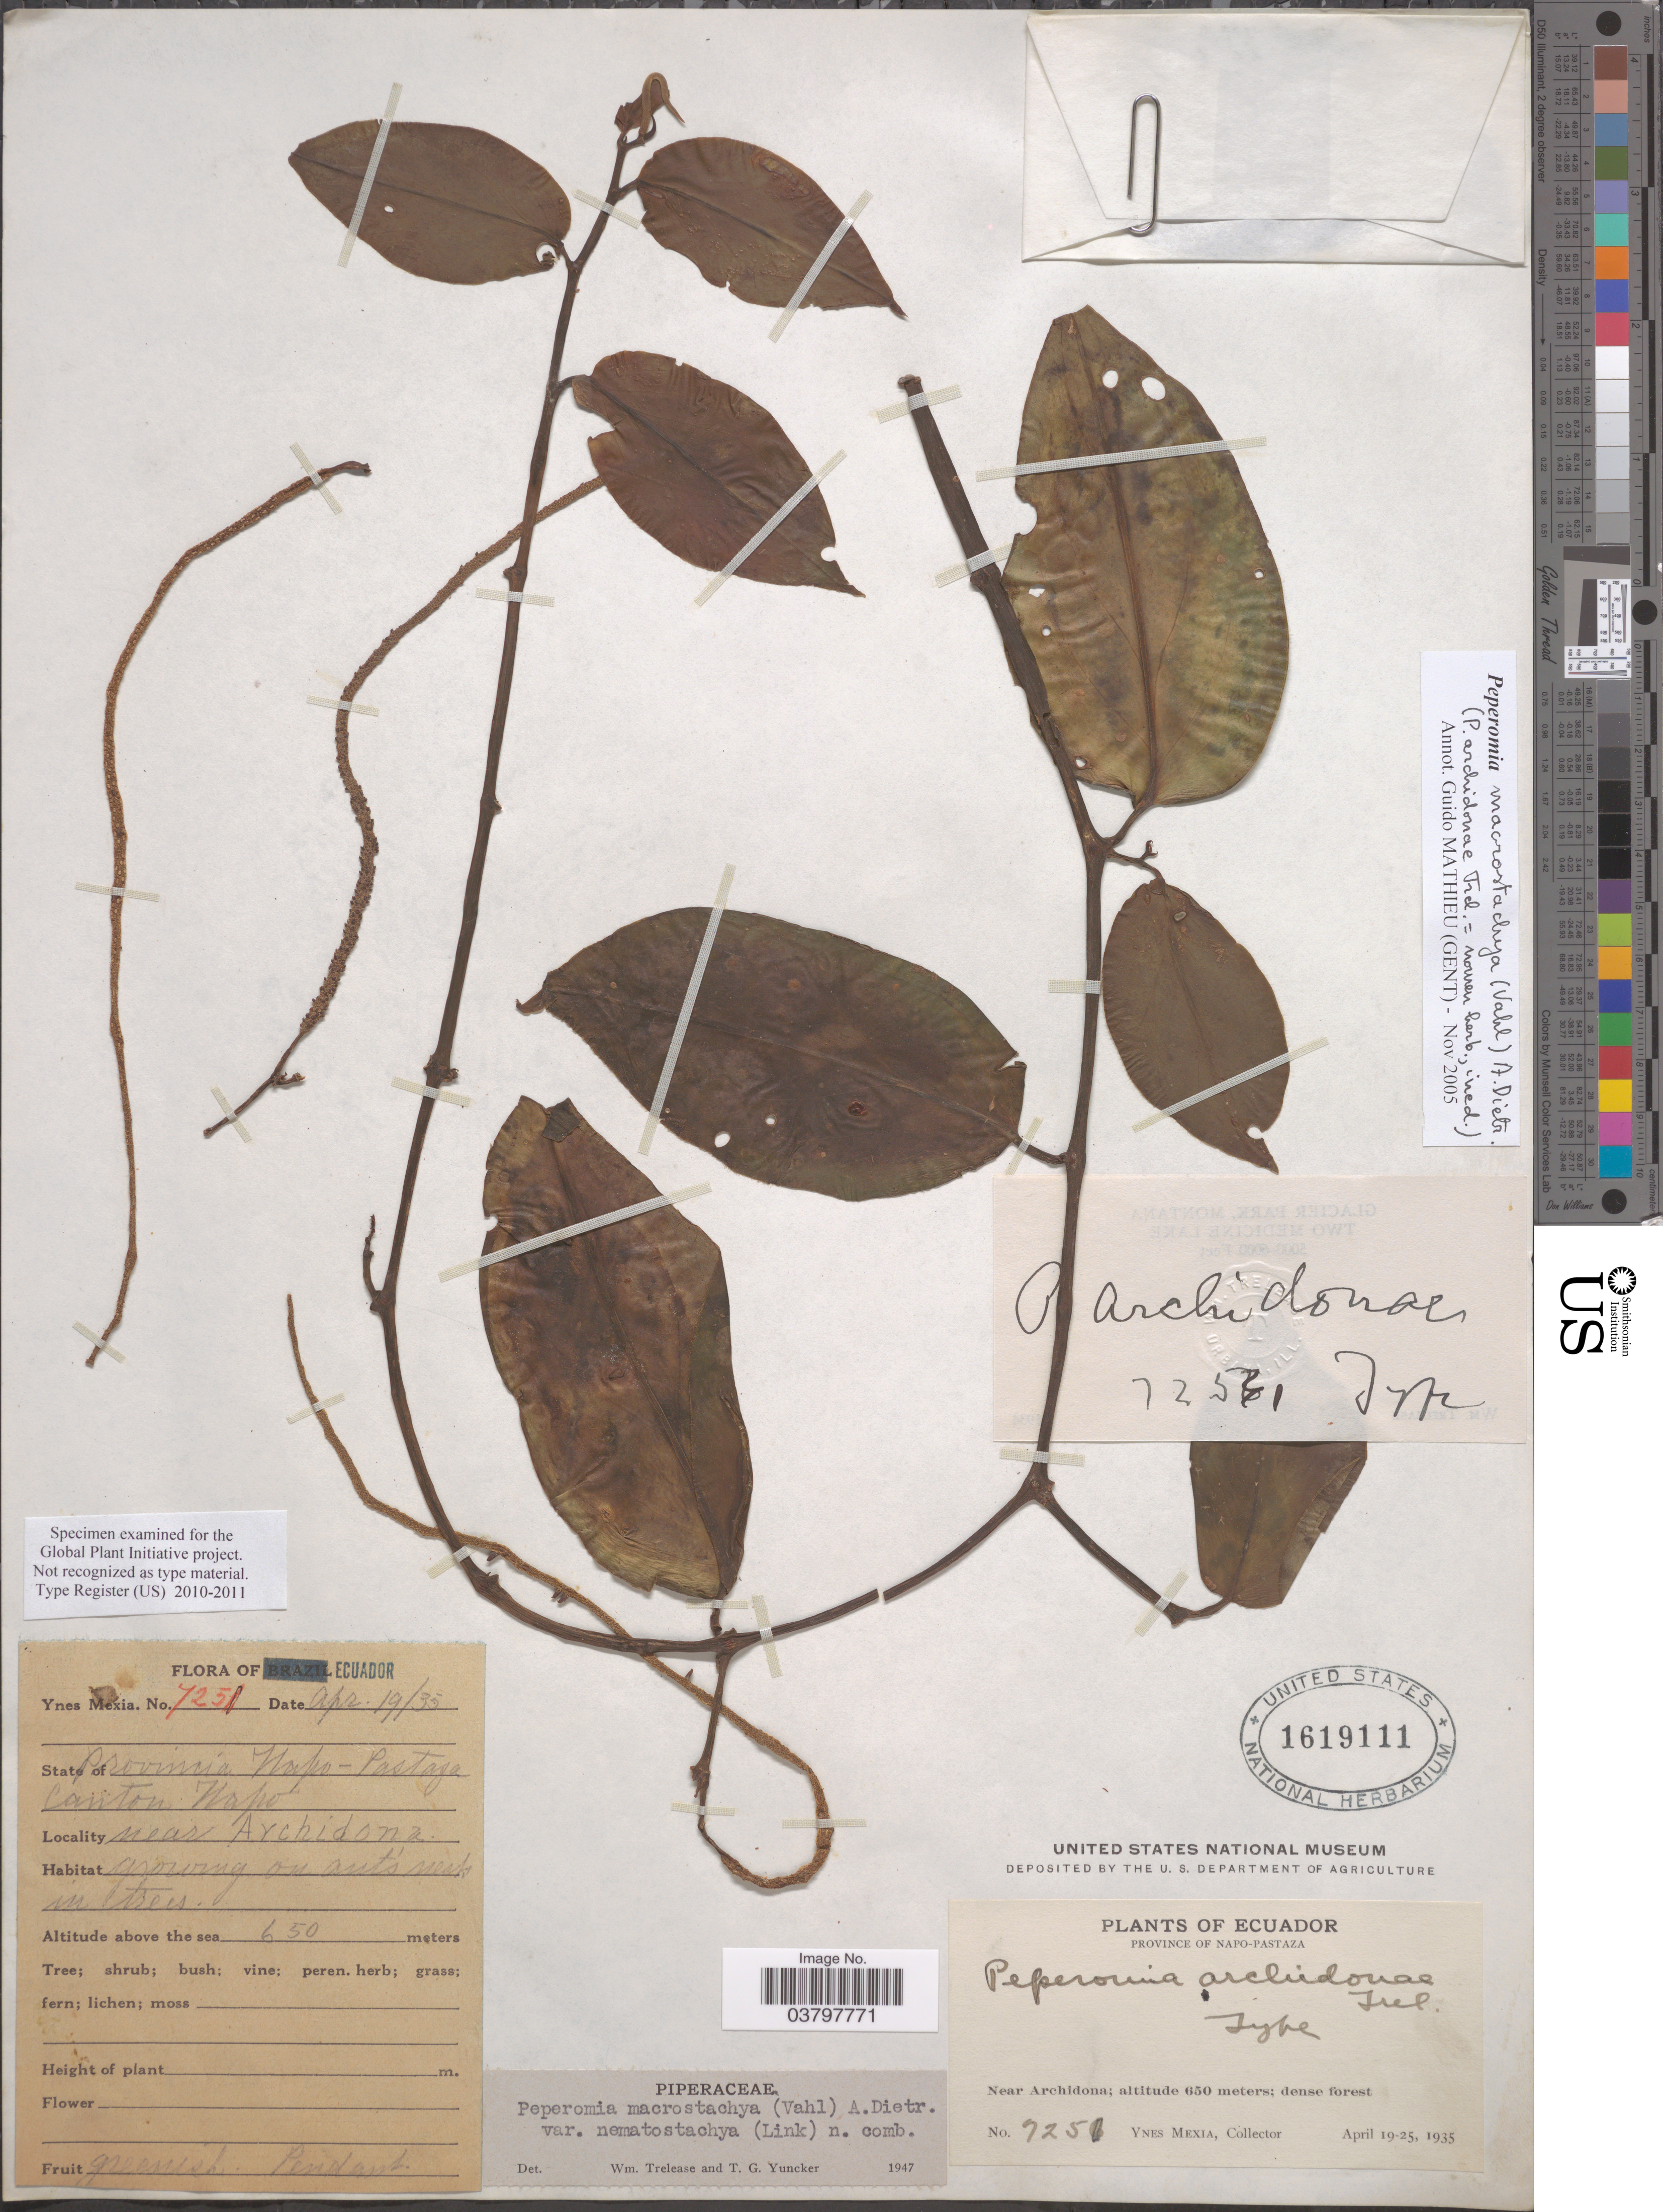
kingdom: Plantae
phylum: Tracheophyta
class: Magnoliopsida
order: Piperales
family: Piperaceae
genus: Peperomia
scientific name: Peperomia macrotricha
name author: C. DC.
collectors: Y. Mexia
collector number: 7251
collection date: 1935-04-19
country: Ecuador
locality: Province of Napo-Pastaza. Near Archidonia. Canton Napo.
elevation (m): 650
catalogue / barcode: US 1619111